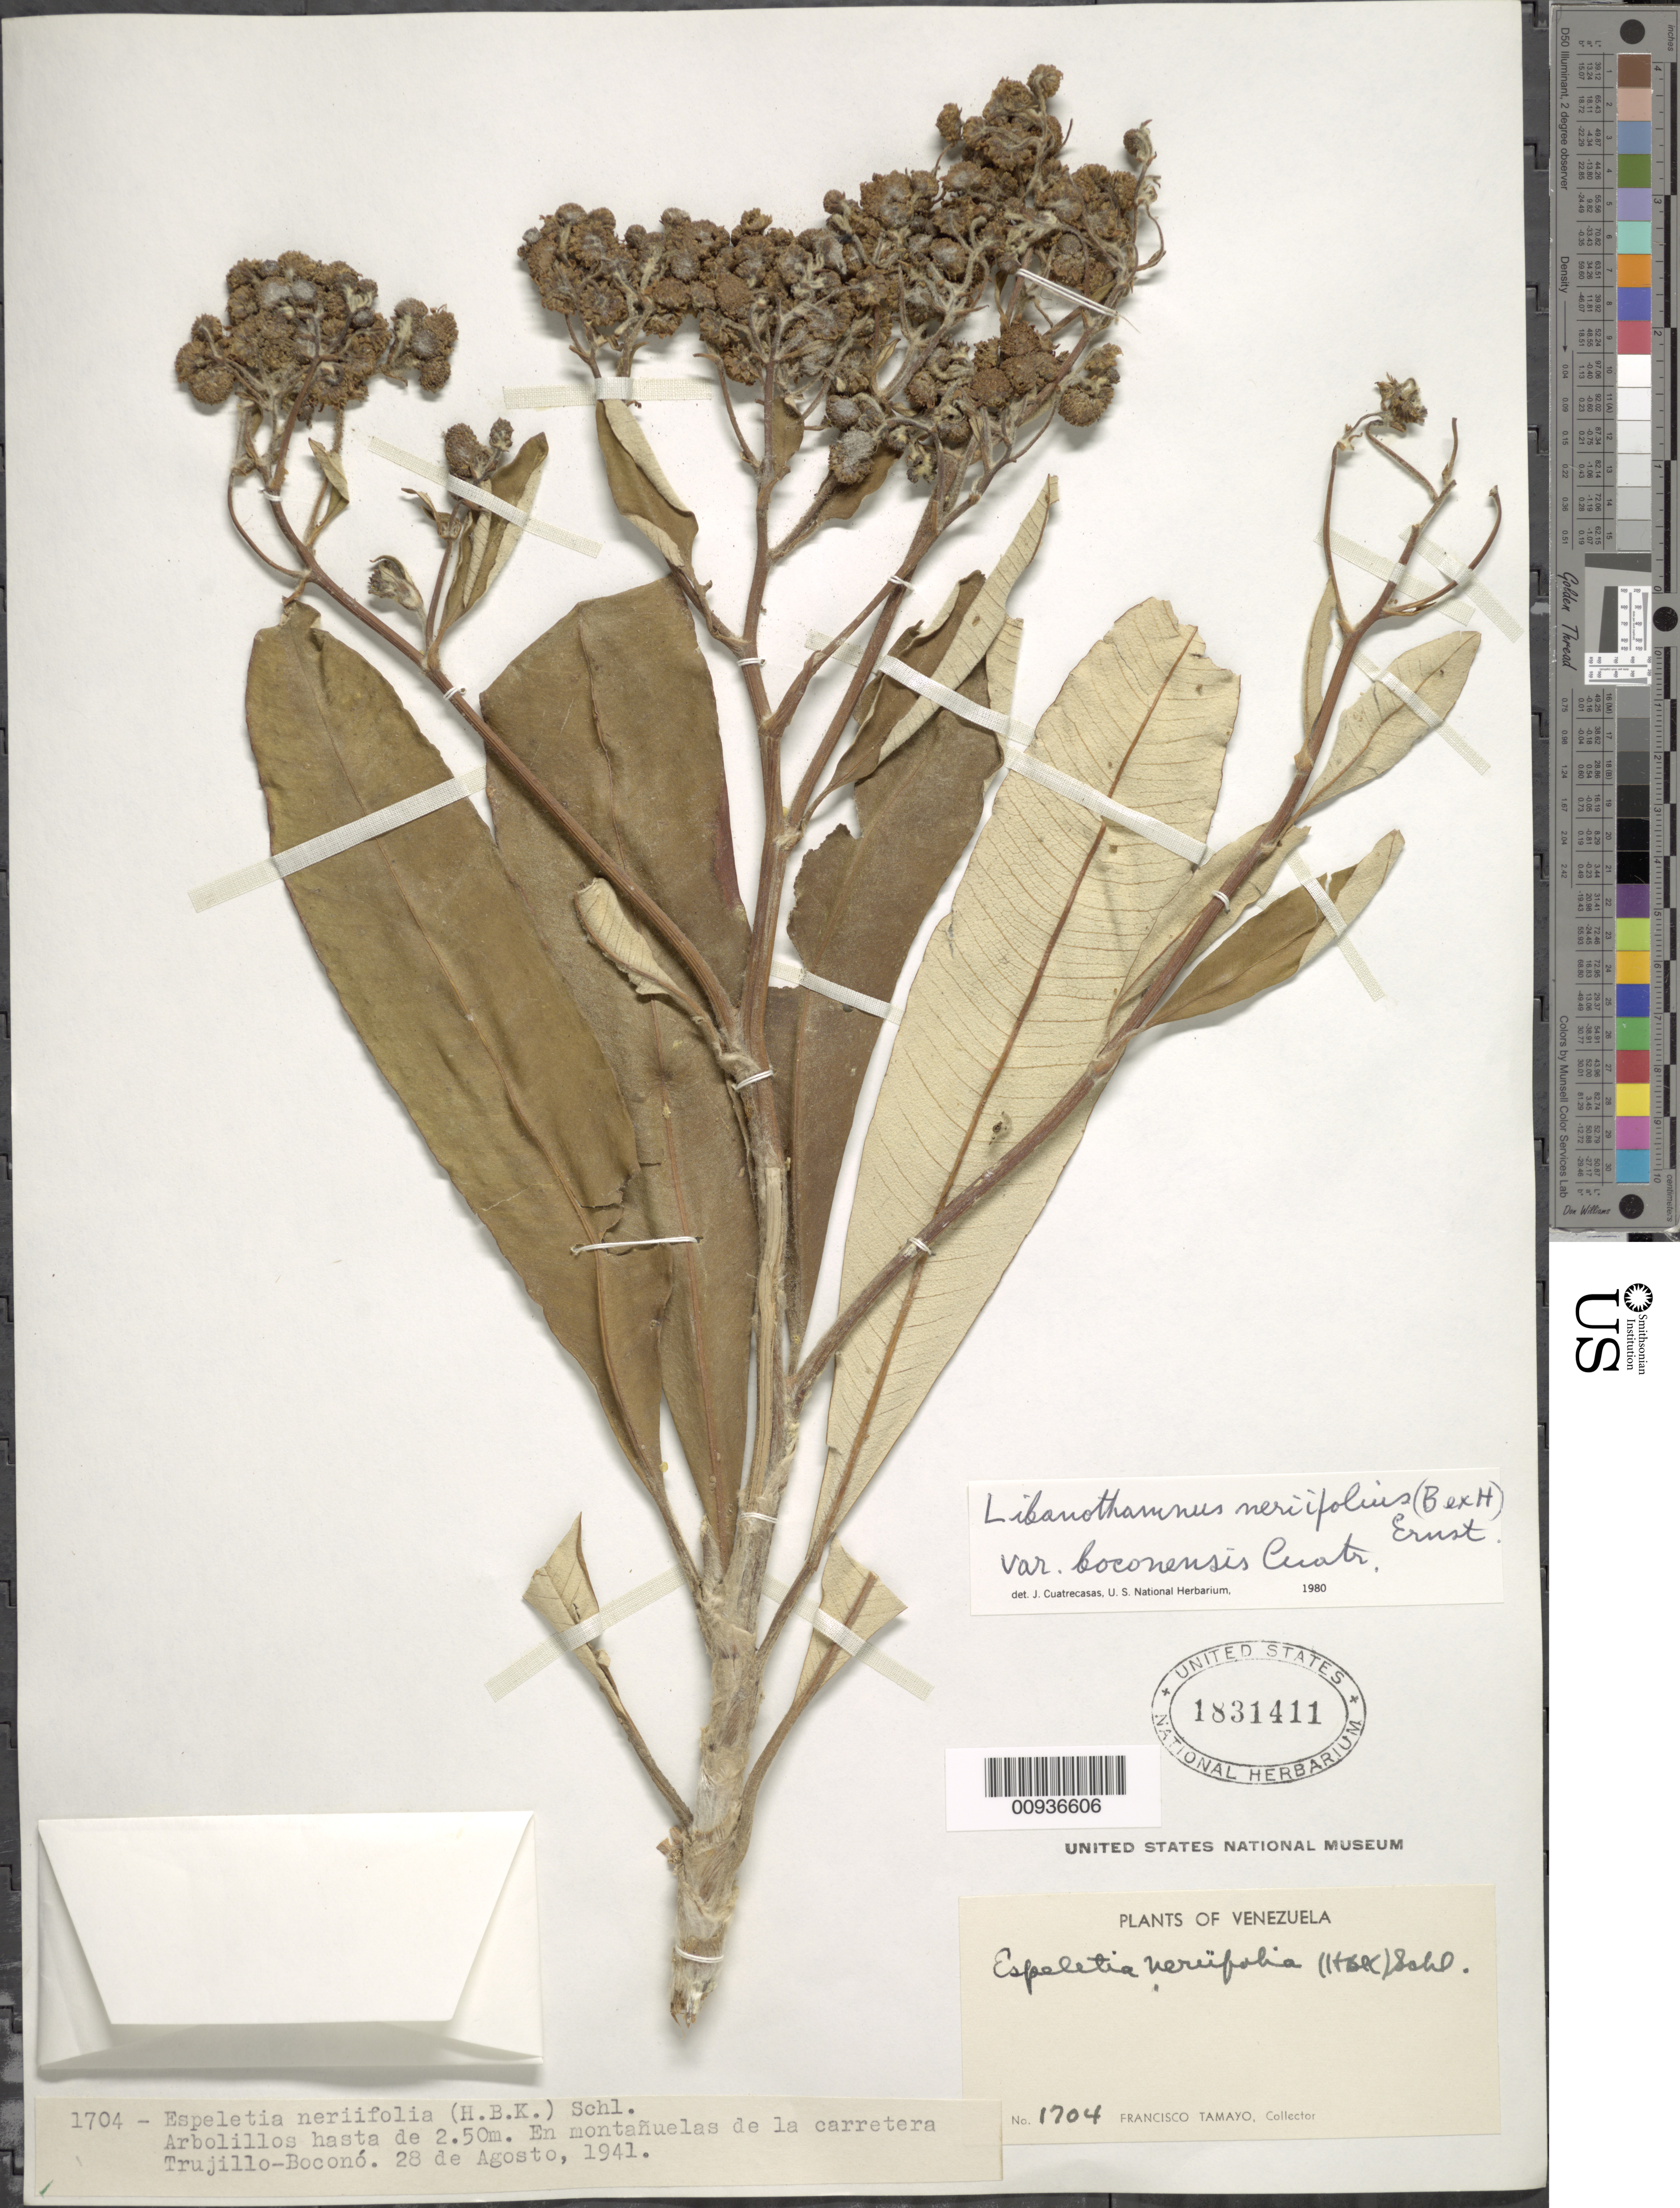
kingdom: Plantae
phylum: Tracheophyta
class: Magnoliopsida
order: Asterales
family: Asteraceae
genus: Libanothamnus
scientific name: Libanothamnus neriifolius var. boconensis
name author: Cuatrec.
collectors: F. Tamayo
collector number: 1704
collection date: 1941-08-28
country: Venezuela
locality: En montañuelas de la carretera Trujillo-Boconó.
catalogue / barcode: US 1831411